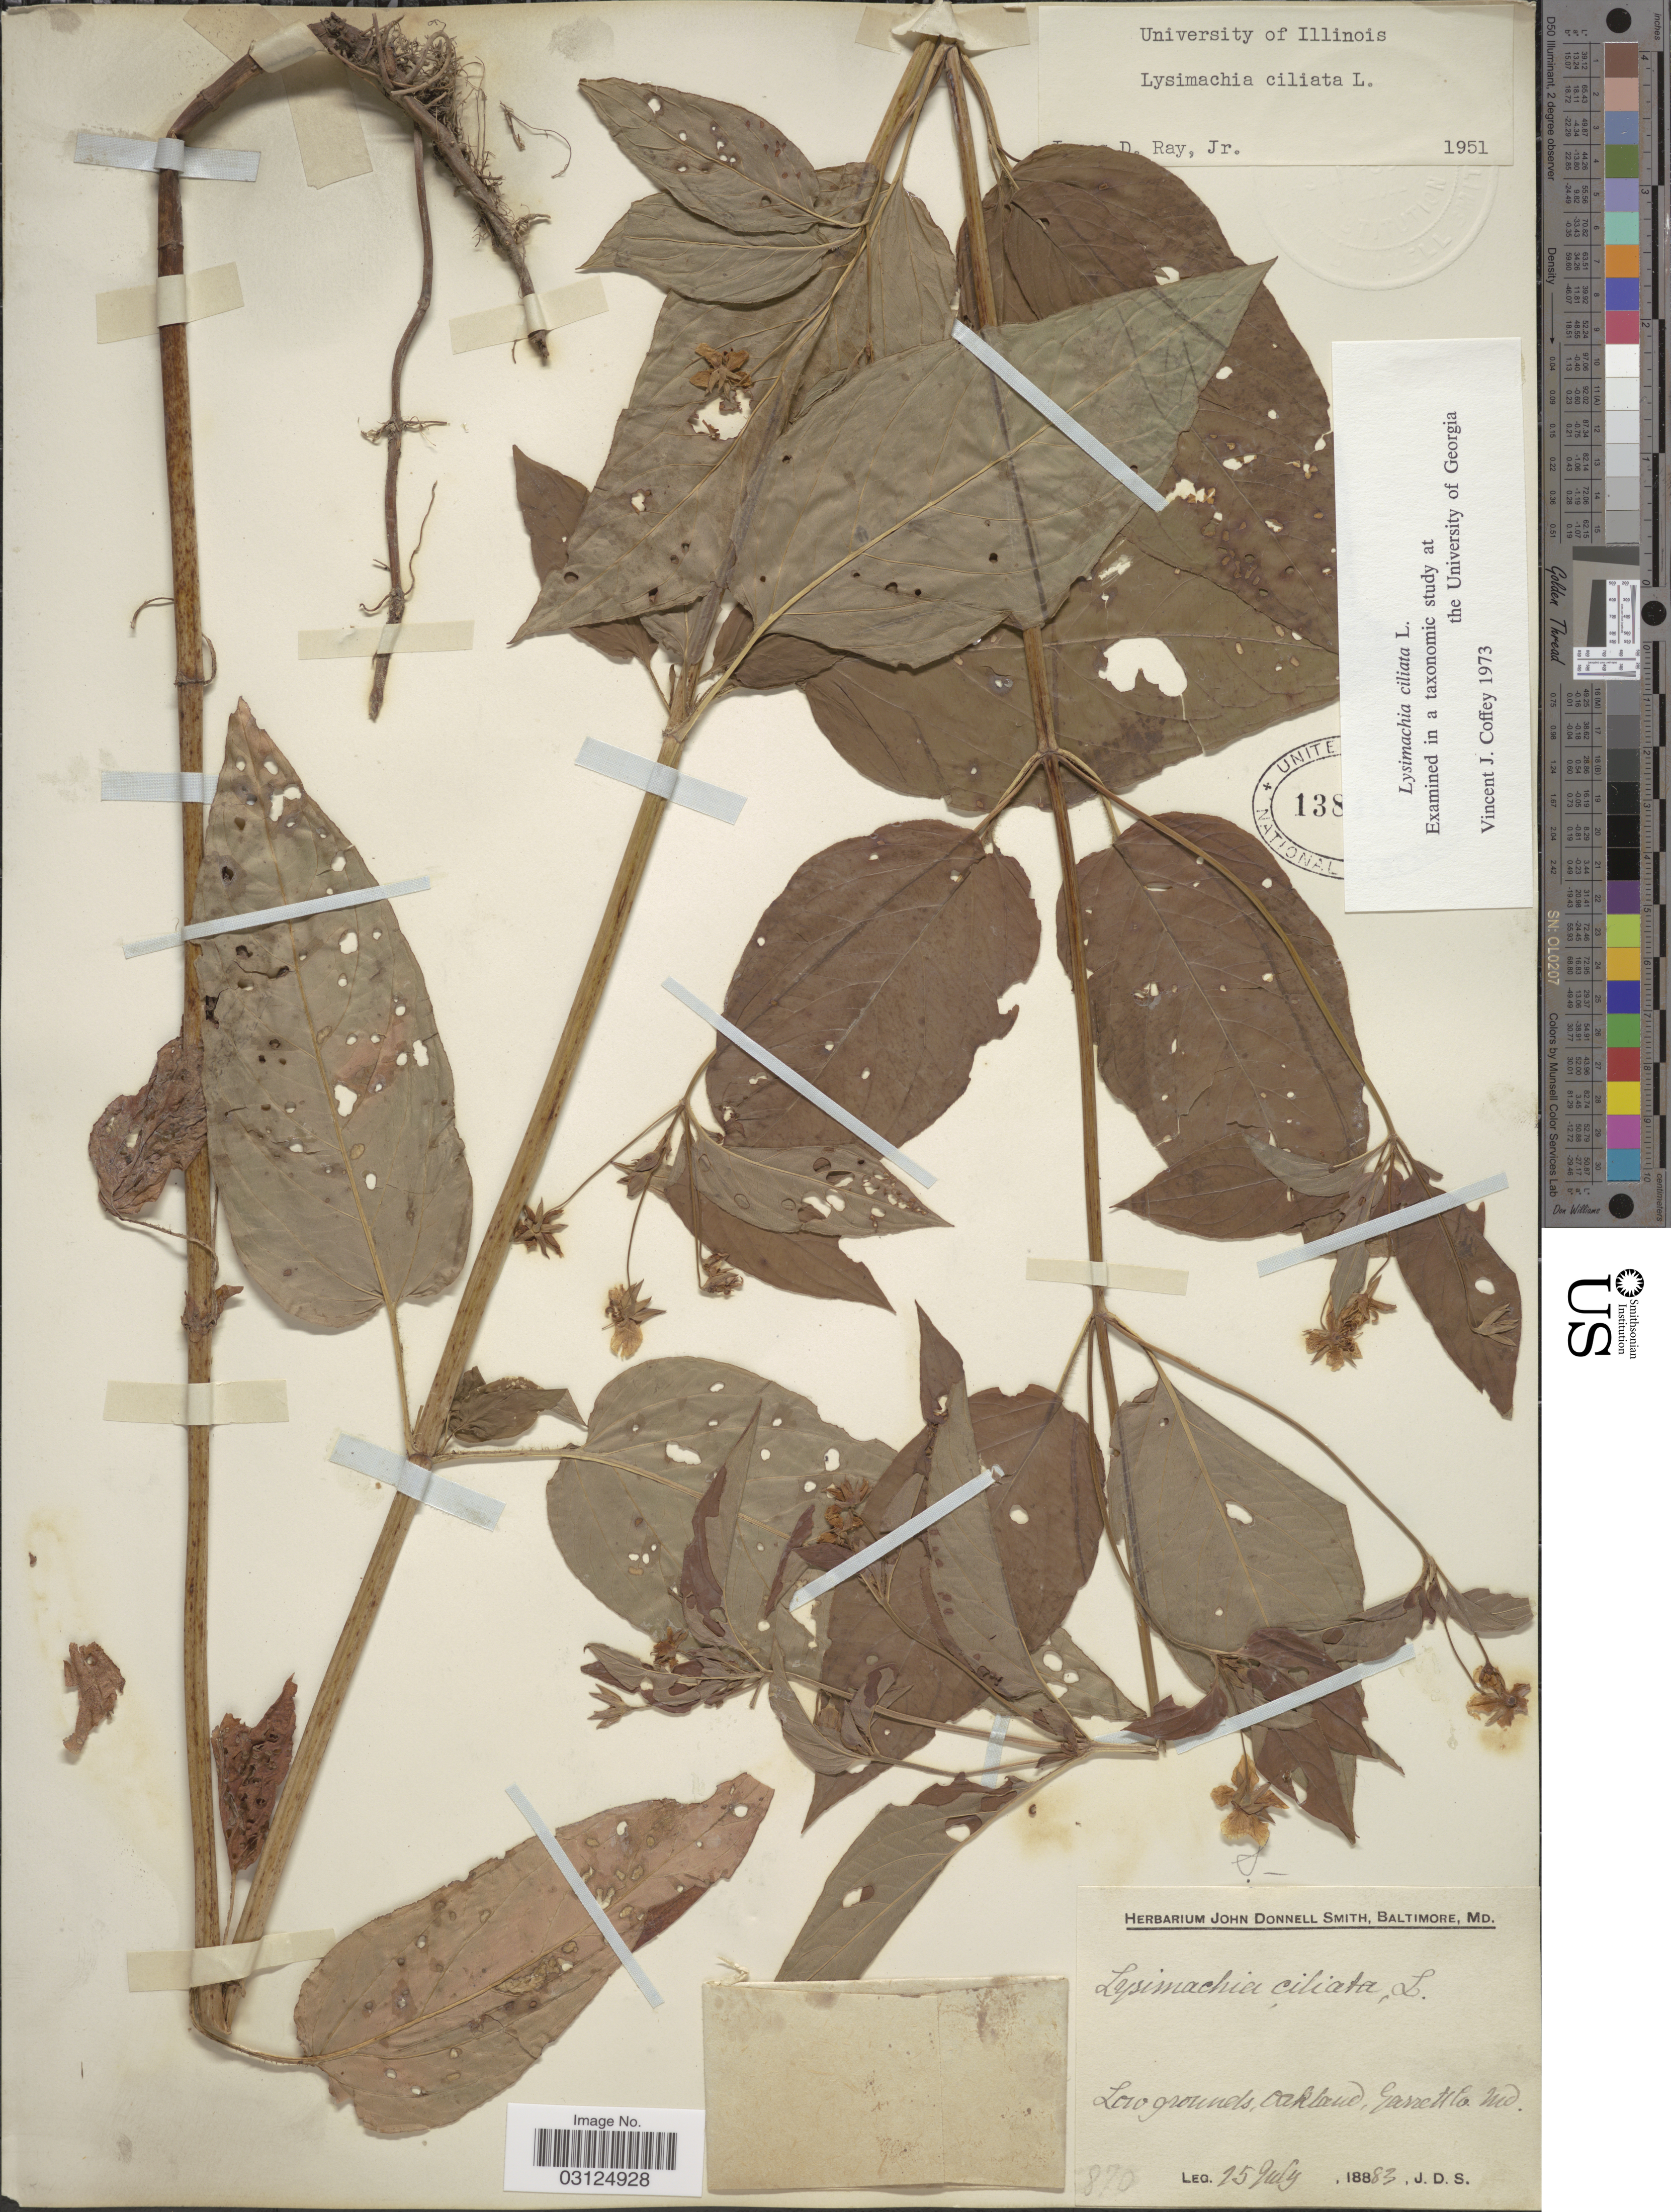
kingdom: Plantae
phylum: Tracheophyta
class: Magnoliopsida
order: Ericales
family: Primulaceae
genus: Lysimachia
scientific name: Lysimachia ciliata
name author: L.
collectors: J. Donnell Smith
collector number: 870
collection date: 1883-07-25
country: United States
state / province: Maryland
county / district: Garrett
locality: Oakland, Garrett Co.